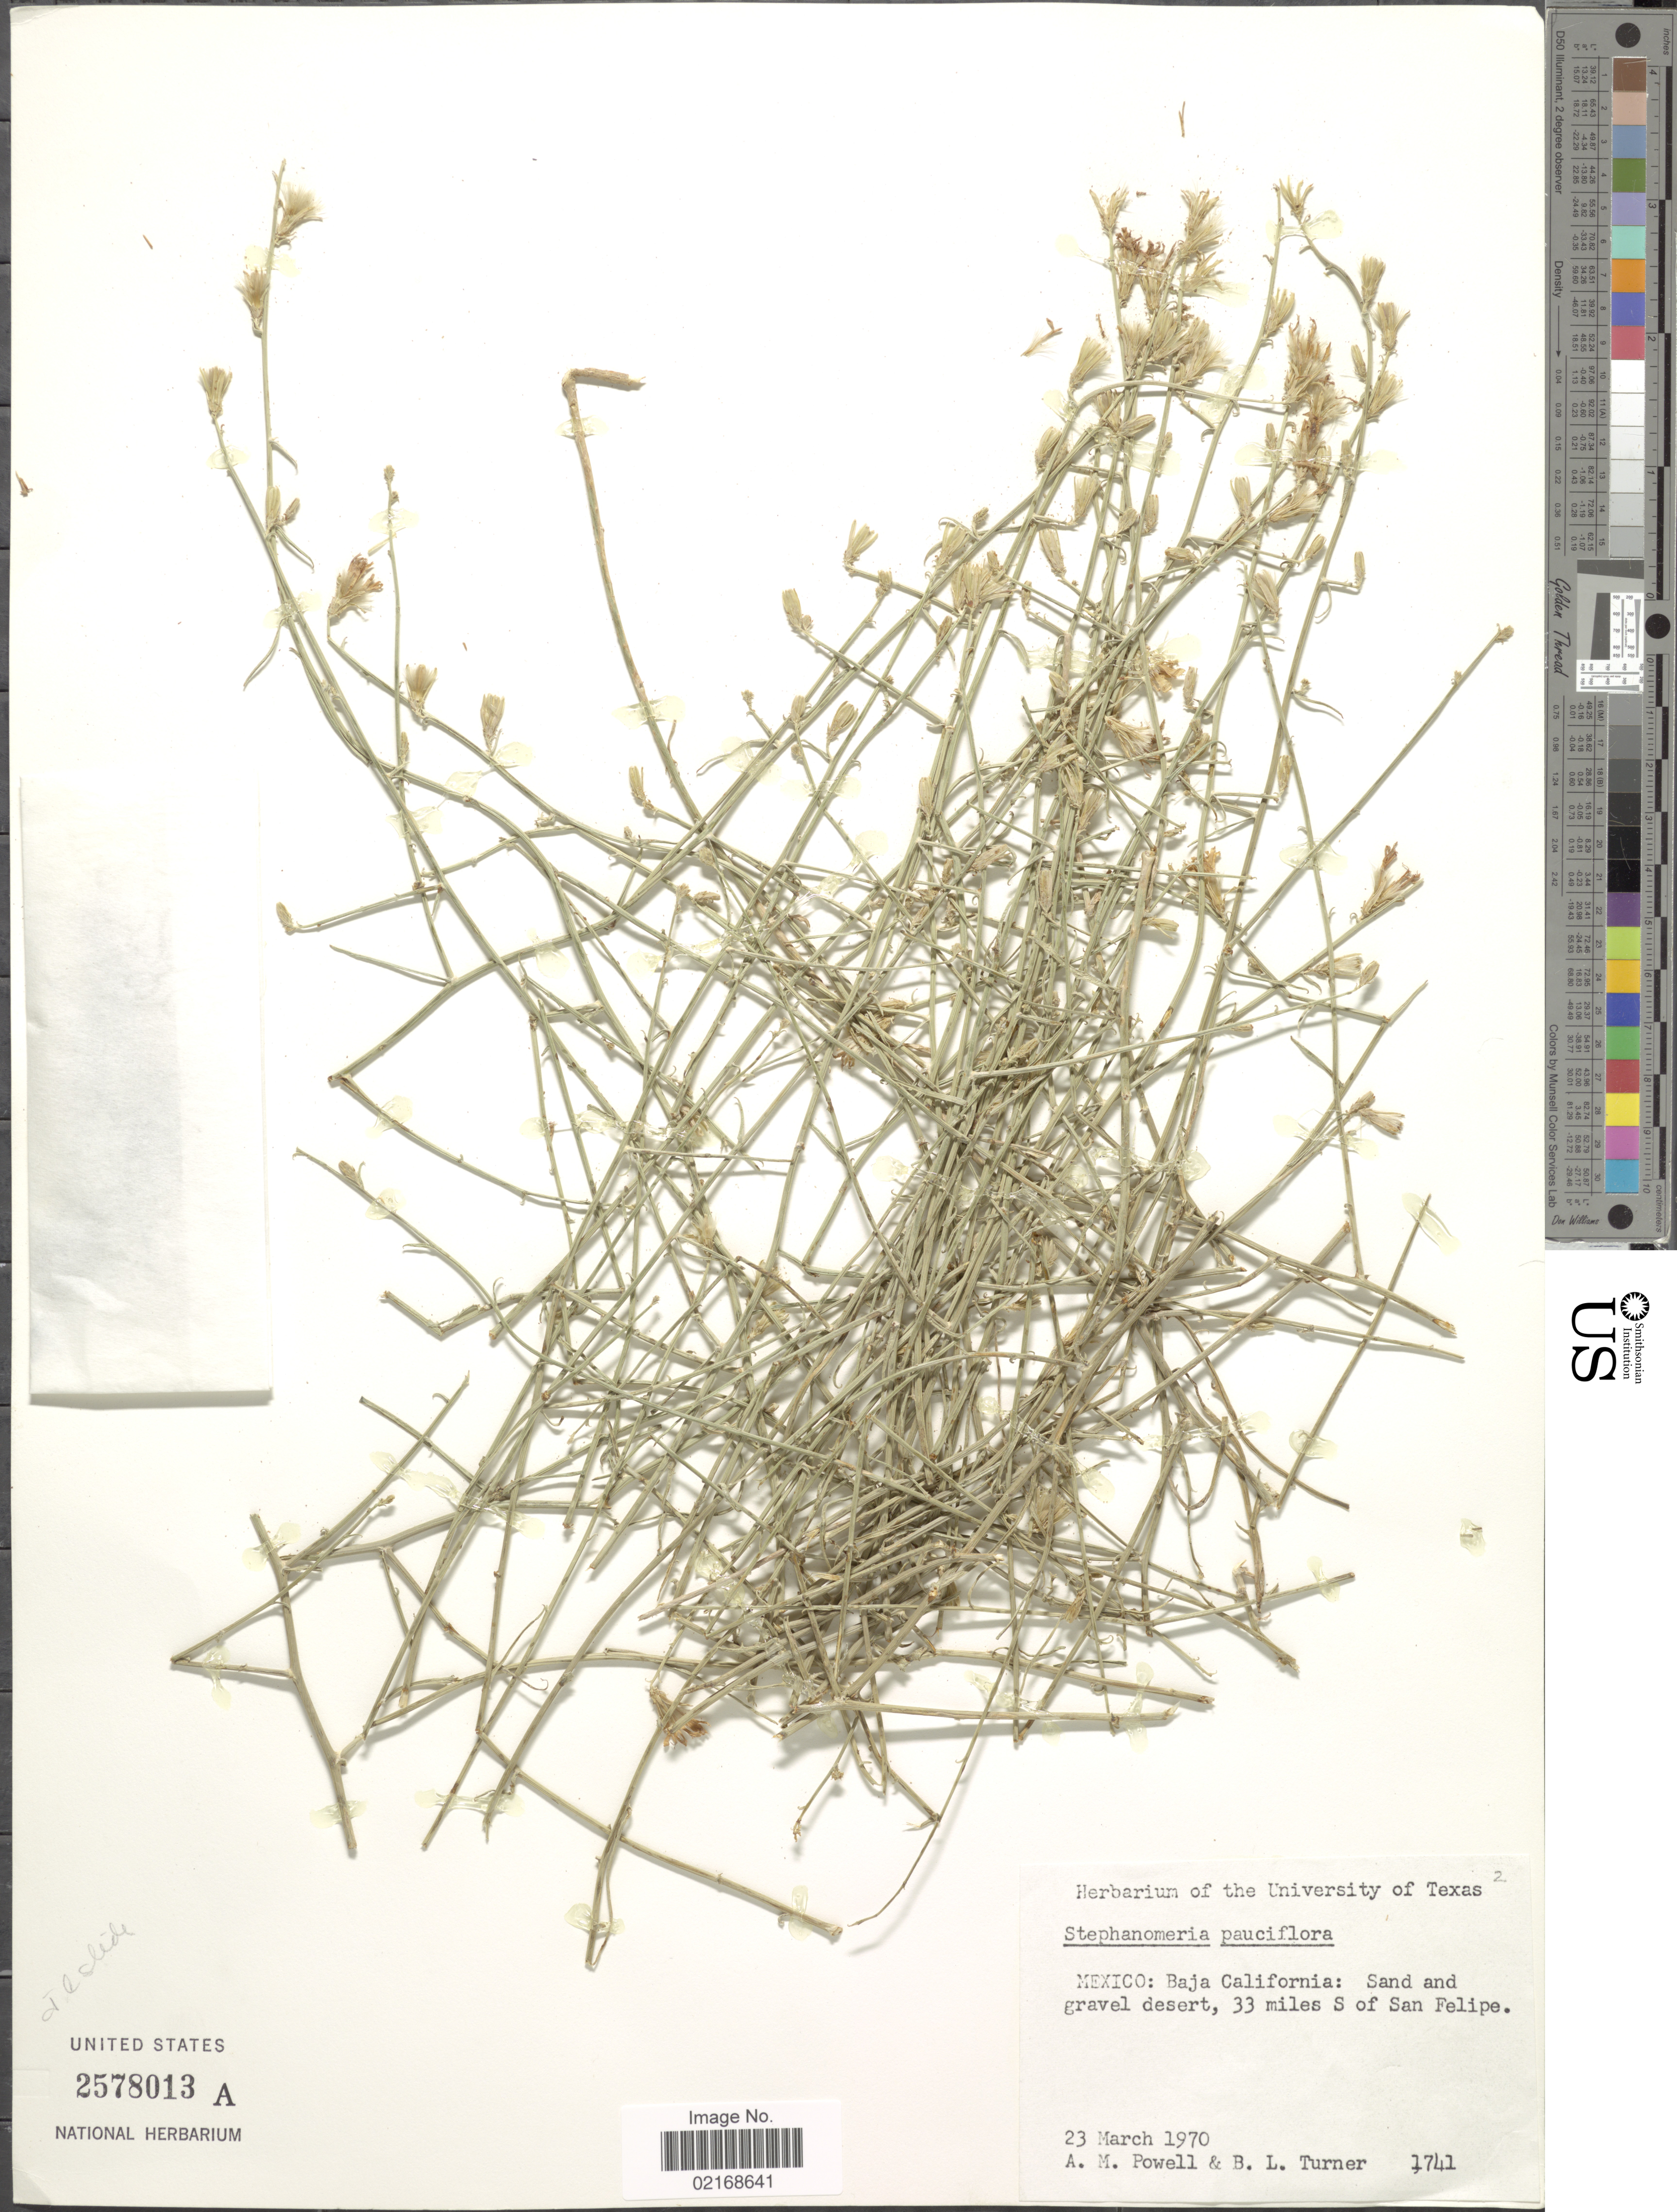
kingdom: Plantae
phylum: Tracheophyta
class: Magnoliopsida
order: Asterales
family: Asteraceae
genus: Stephanomeria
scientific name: Stephanomeria pauciflora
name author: (Torr.) A. Nelson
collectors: A. M. Powell & B. L. Turner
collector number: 1741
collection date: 1970-03-23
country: Mexico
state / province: Baja California Norte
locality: Sand and gravel desert, 33 miles S of San Felipe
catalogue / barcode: US 2578013A